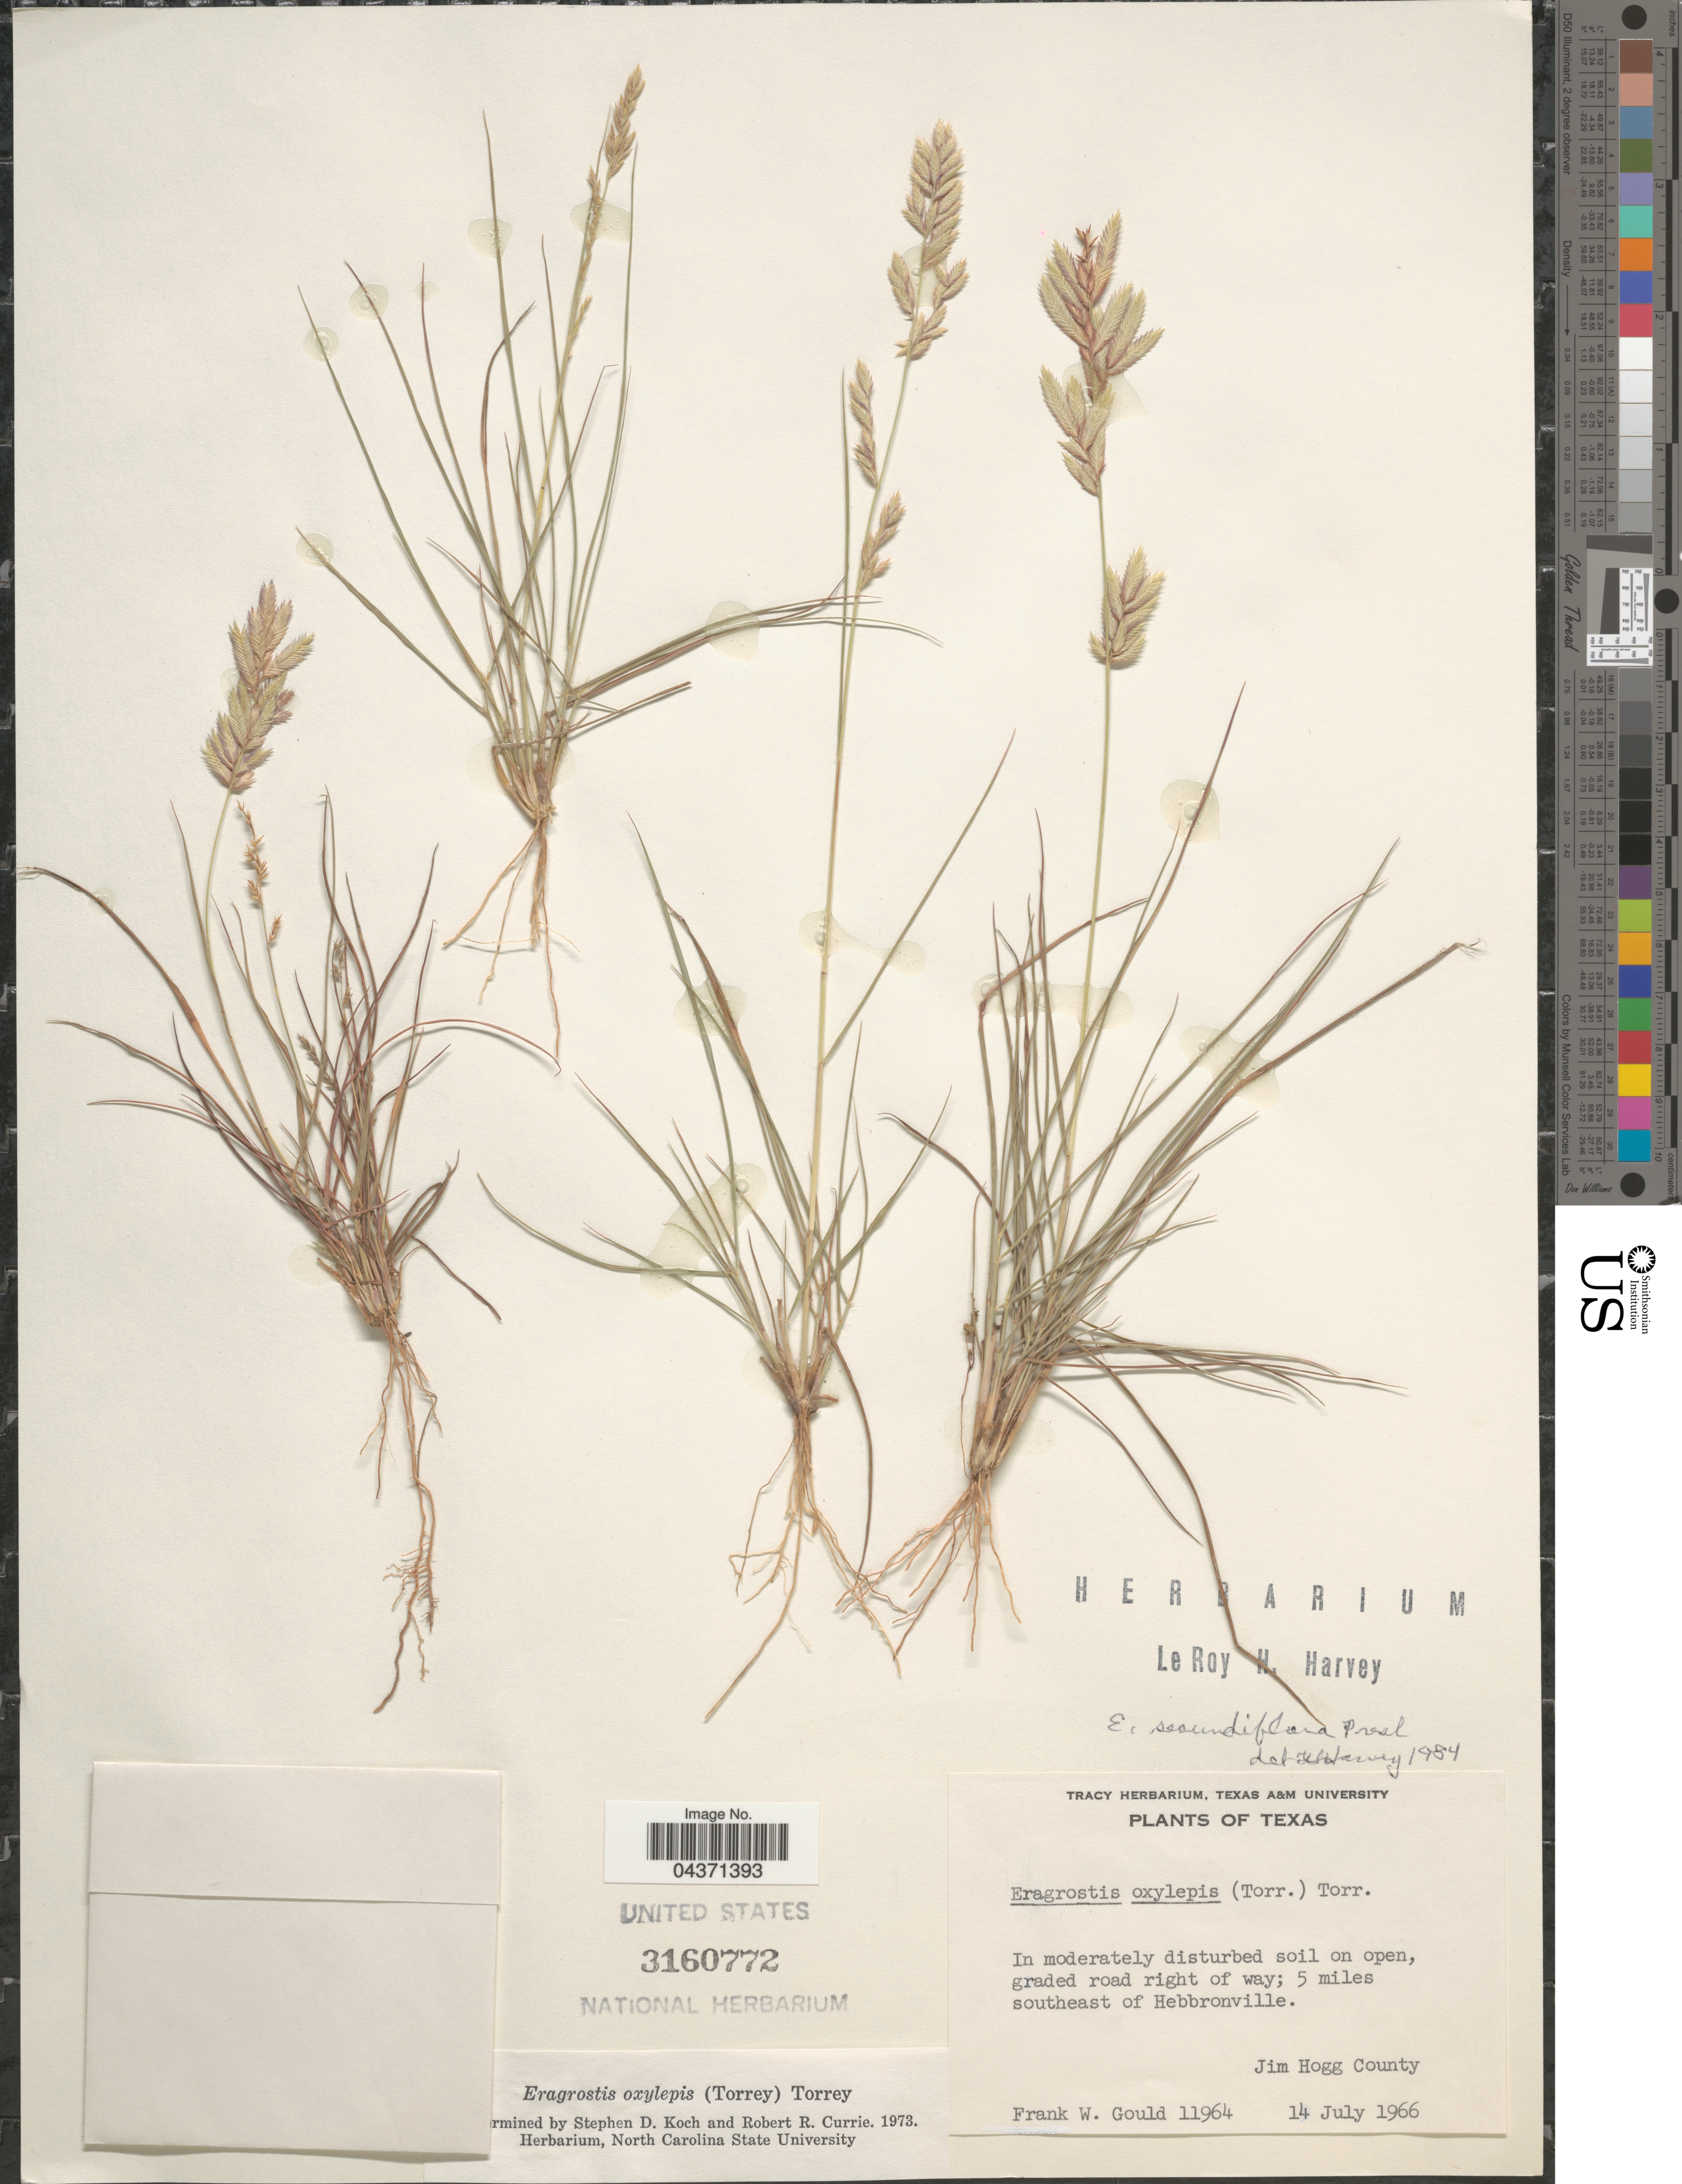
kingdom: Plantae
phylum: Tracheophyta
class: Liliopsida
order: Poales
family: Poaceae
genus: Eragrostis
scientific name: Eragrostis secundiflora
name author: J. Presl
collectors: F. W. Gould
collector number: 11964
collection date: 1966-07-14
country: United States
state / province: Texas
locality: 5 miles southeast of Hebbronville. Jim Hogg County.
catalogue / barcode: US 3160772